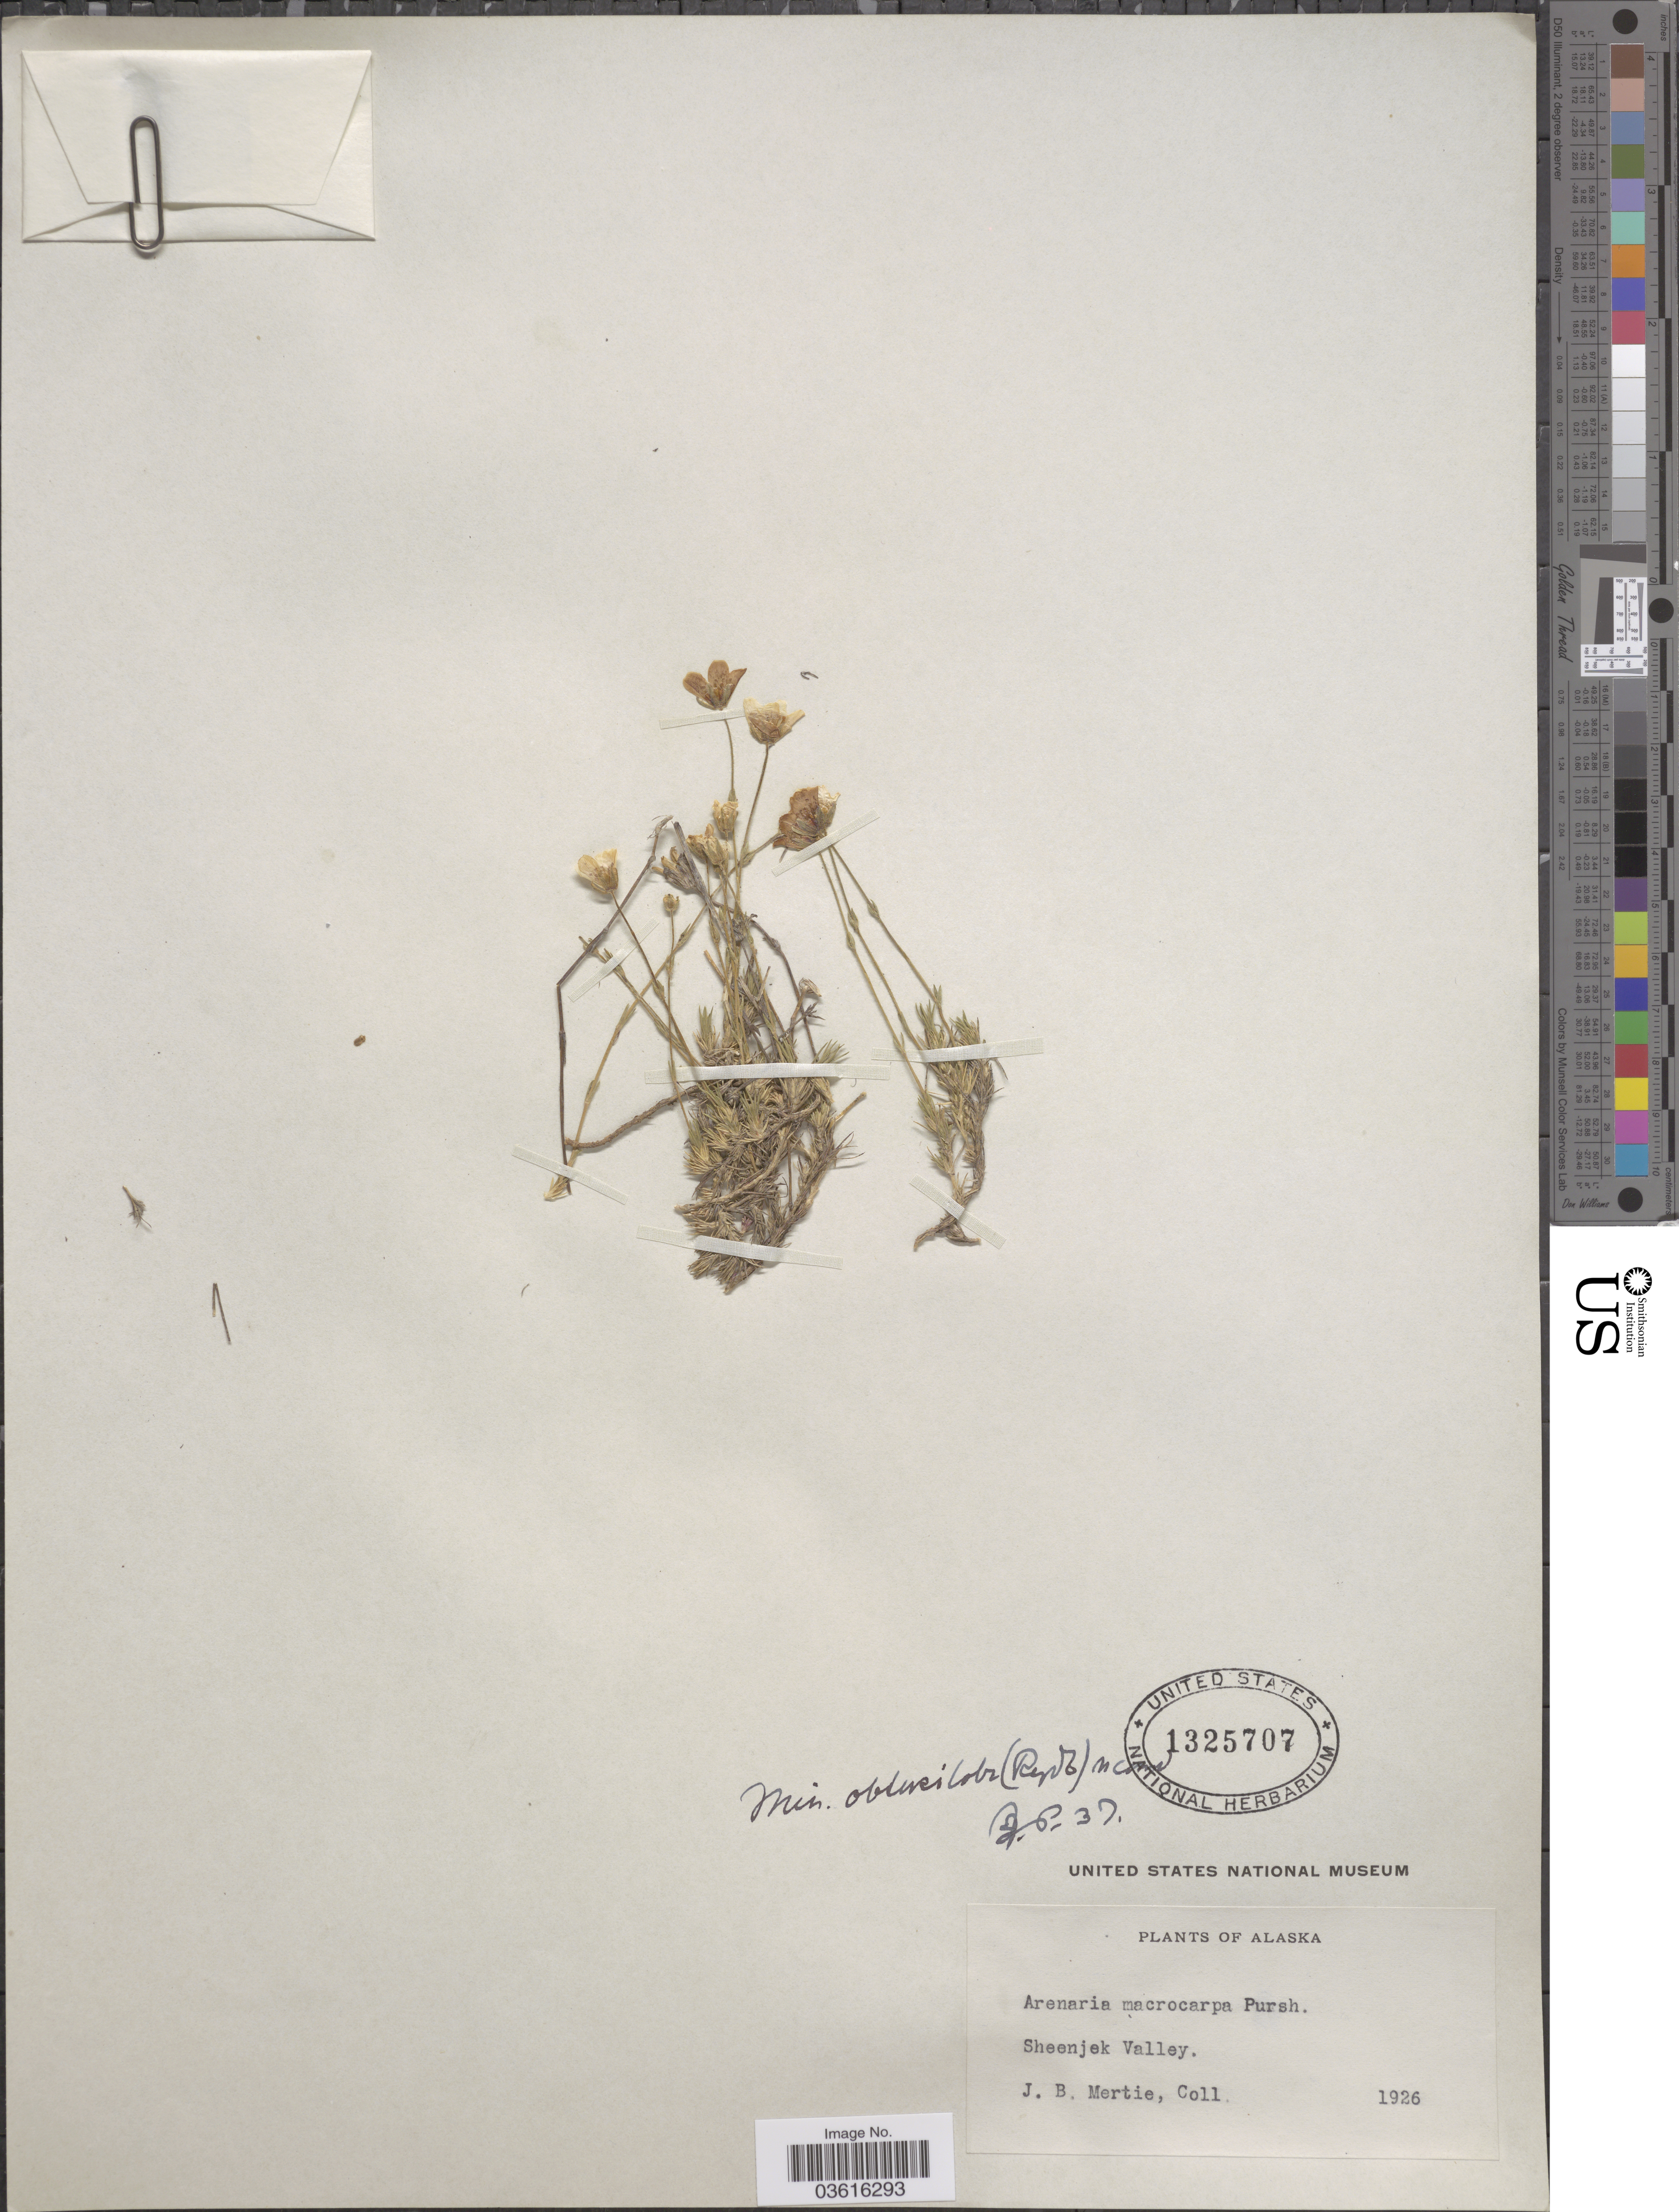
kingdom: Plantae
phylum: Tracheophyta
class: Magnoliopsida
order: Caryophyllales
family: Caryophyllaceae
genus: Cherleria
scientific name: Cherleria yukonensis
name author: (Hultén) A.J. Moore & Dillenb.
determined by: Strong, Mark T., (BOT), Smithsonian Institution - National Museum of Natural History (UNITED STATES)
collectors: J. Mertie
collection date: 1926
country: United States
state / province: Alaska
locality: Sheenjek Valley.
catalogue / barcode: US 1325707